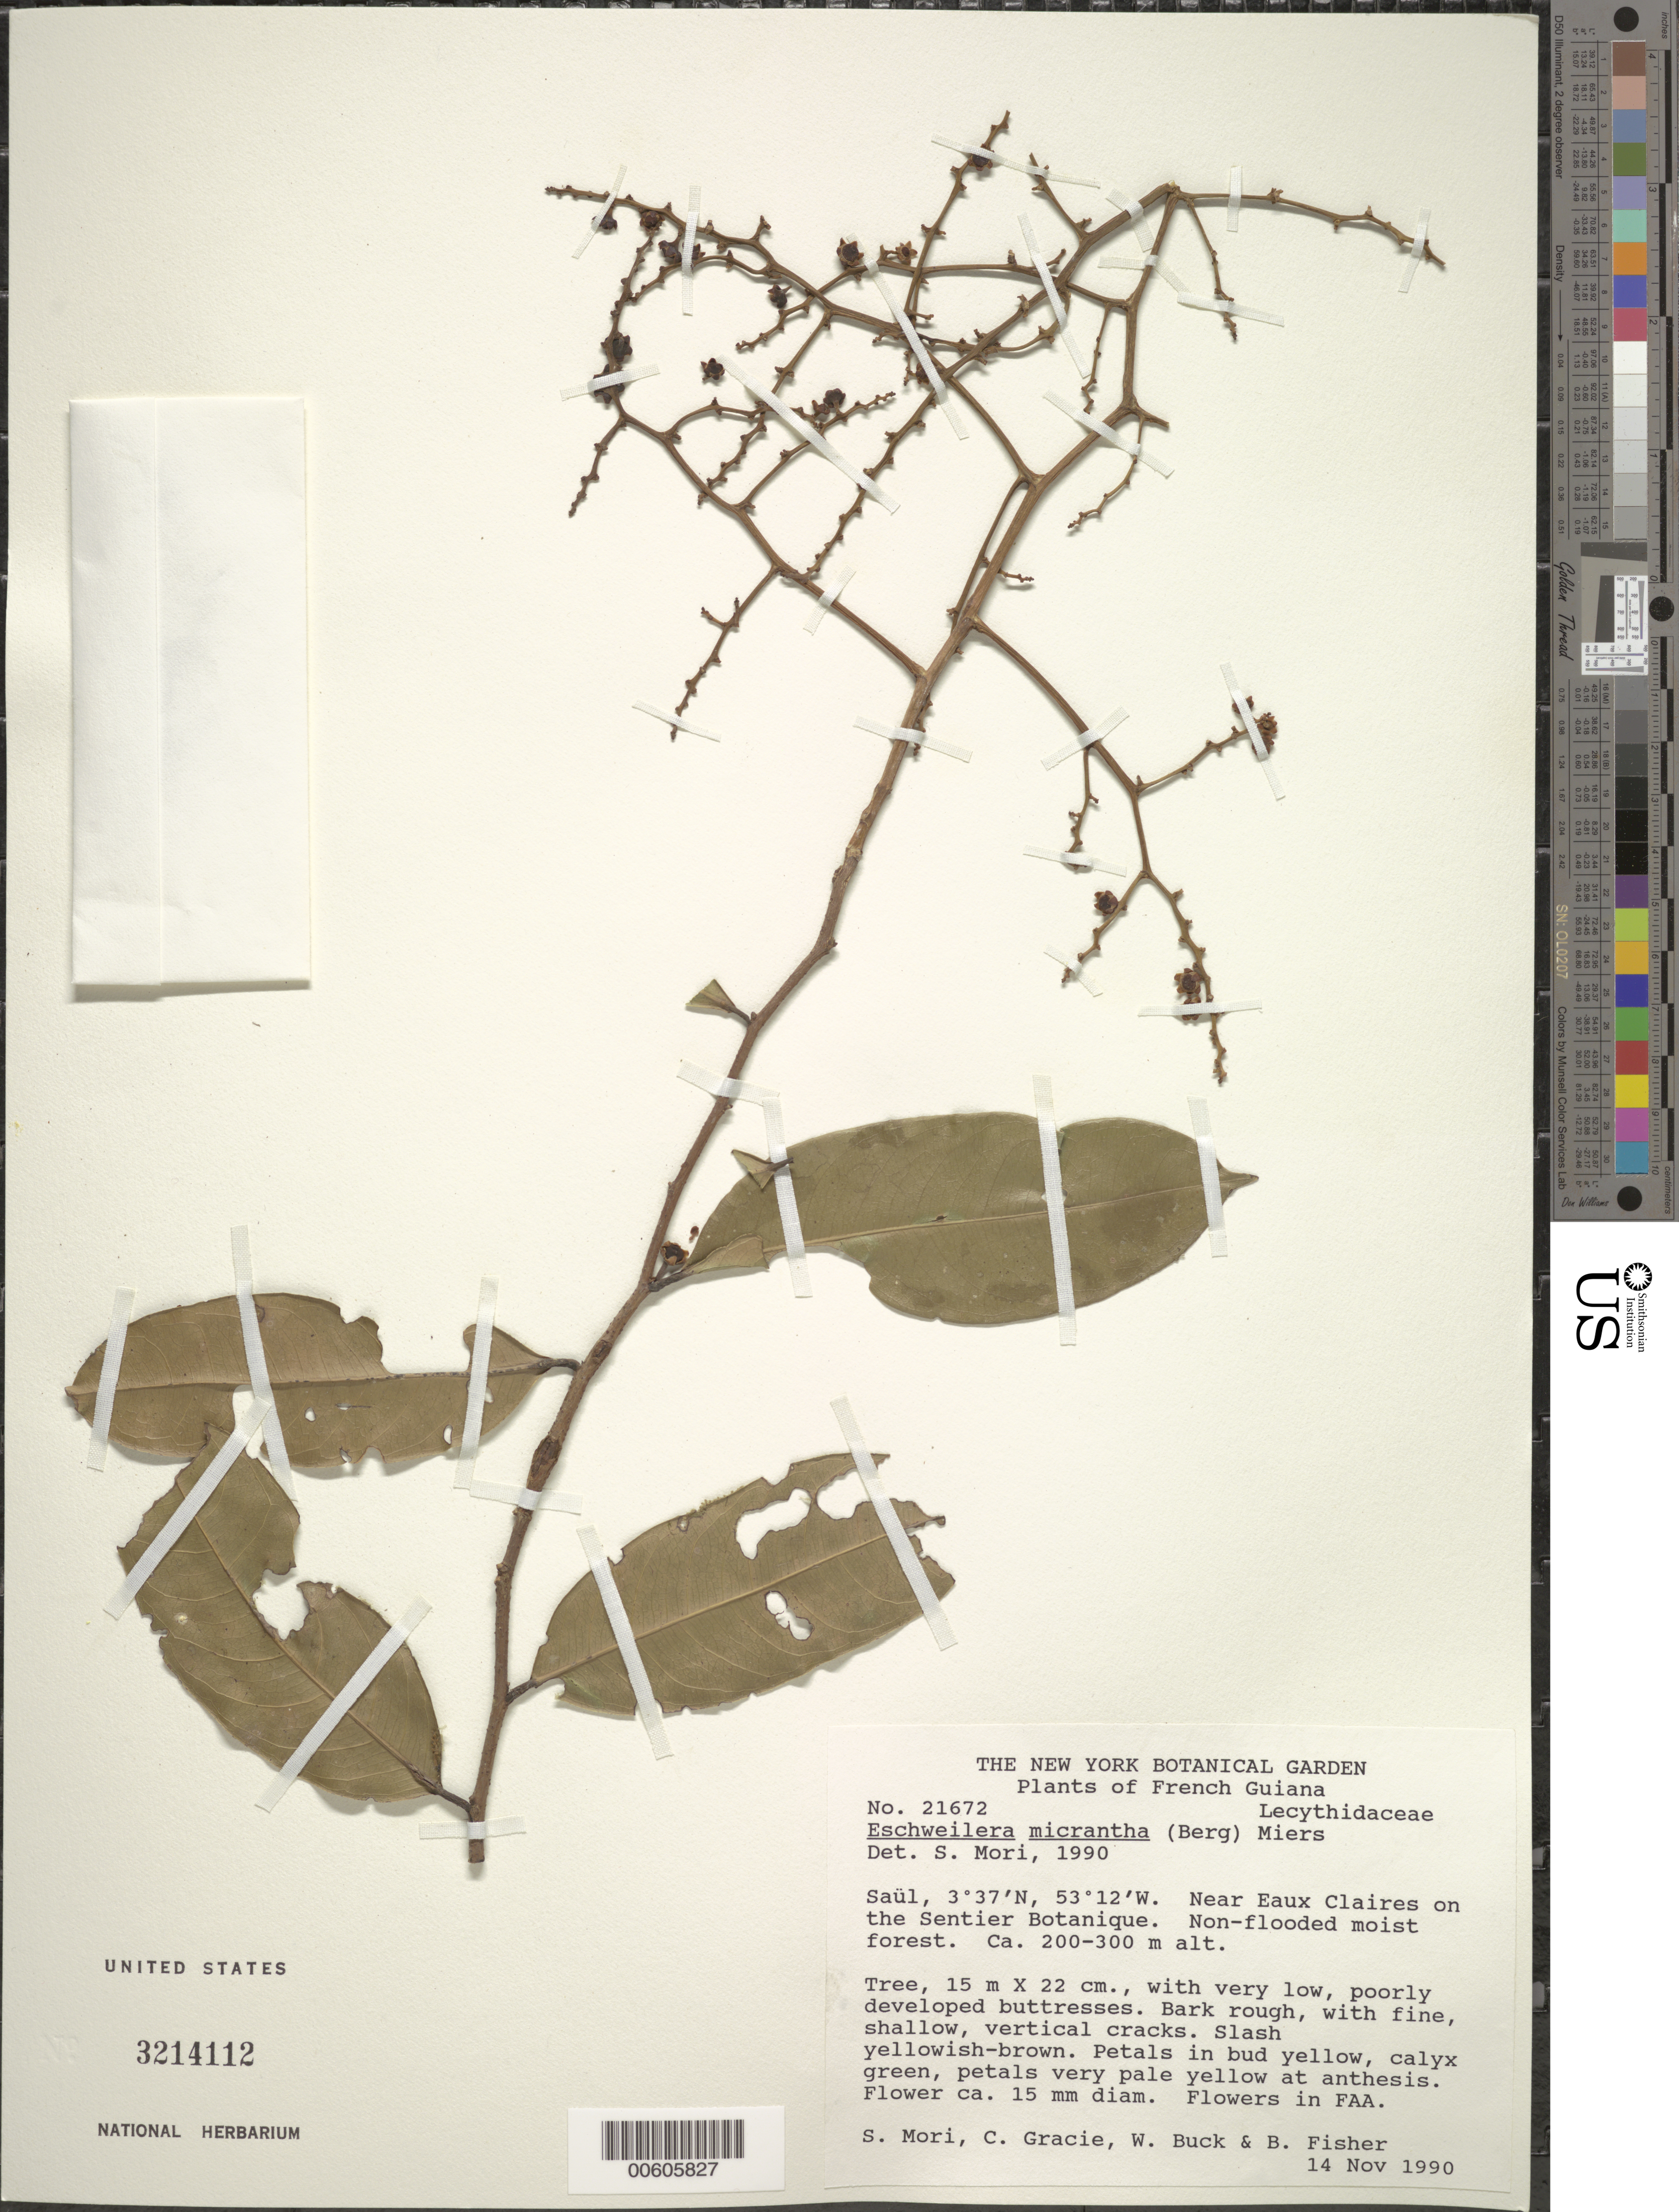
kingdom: Plantae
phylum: Tracheophyta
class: Magnoliopsida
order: Ericales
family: Lecythidaceae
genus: Eschweilera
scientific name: Eschweilera micrantha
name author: (O. Berg) Miers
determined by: Mori, Scott A.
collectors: S. Mori, C. A. Gracie, W. Buck & B. Fisher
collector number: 21672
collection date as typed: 14-Nov-90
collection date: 1990-11-14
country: French Guiana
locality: Saül, vicinity of Eaux Claires, on the Sentier Botanique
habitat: Non-flooded moist forest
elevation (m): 200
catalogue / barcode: US 3214112